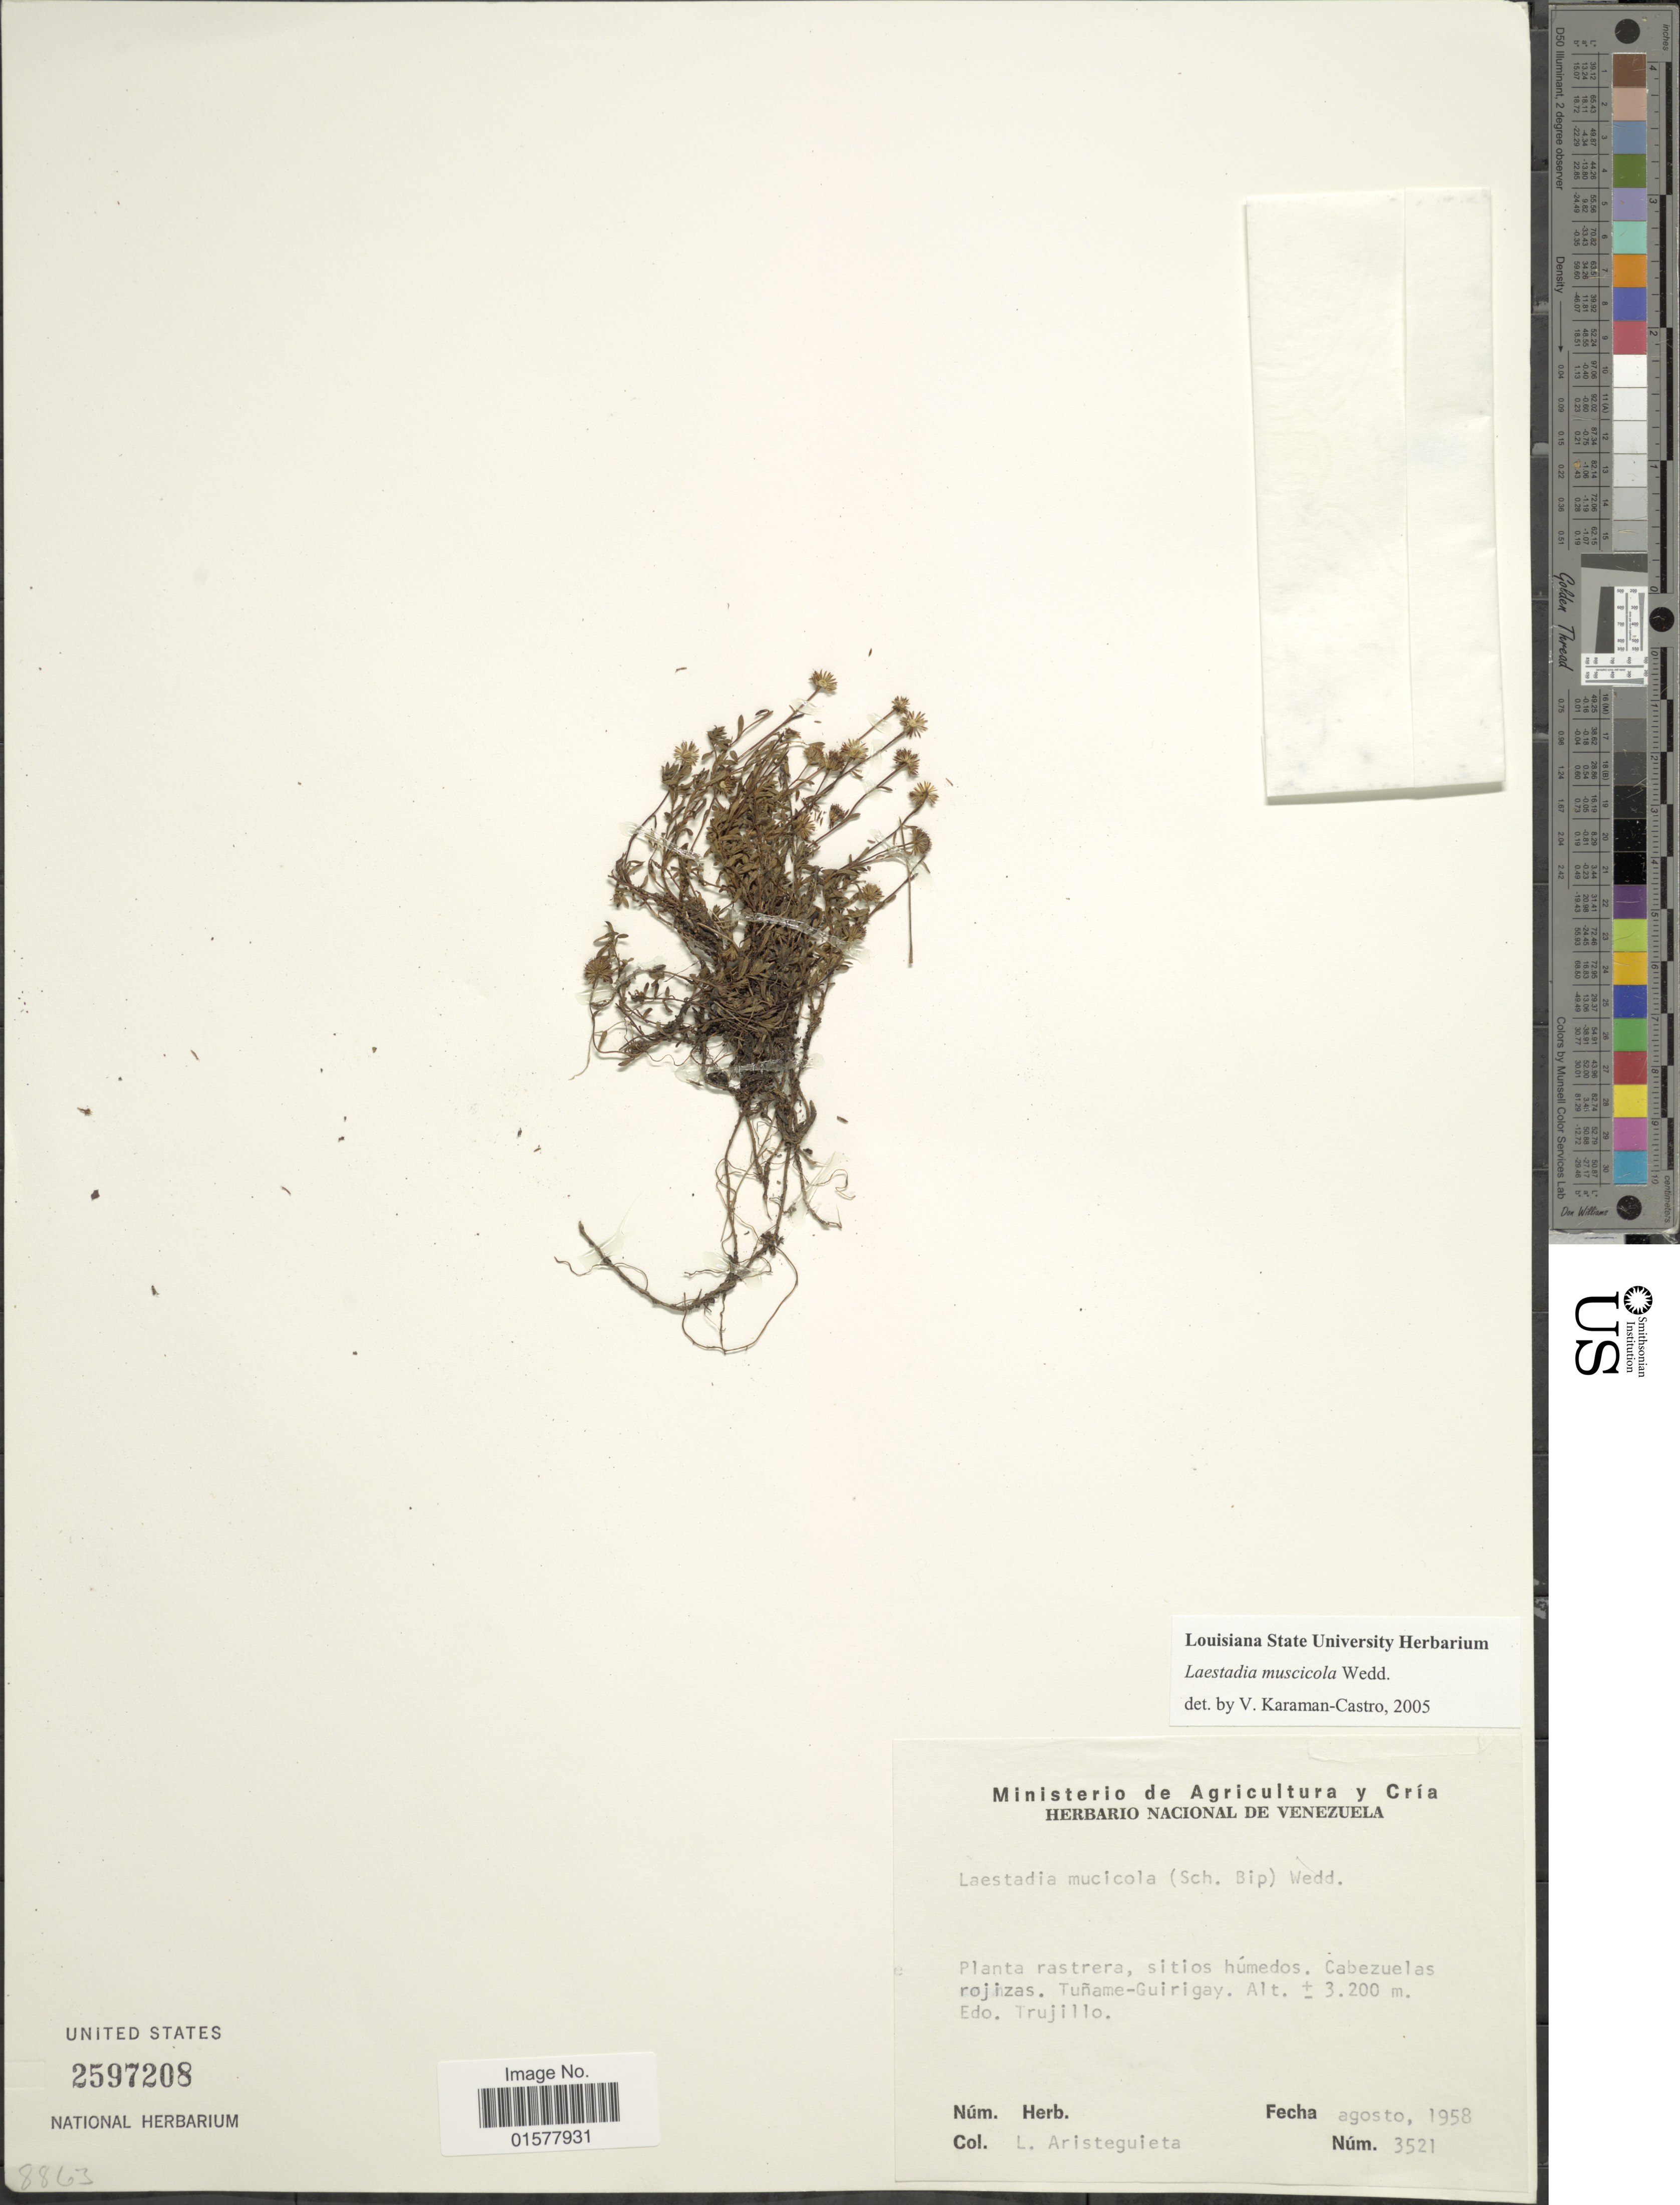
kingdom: Plantae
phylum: Tracheophyta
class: Magnoliopsida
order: Asterales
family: Asteraceae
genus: Laestadia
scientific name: Laestadia muscicola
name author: Wedd.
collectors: L. Aristeguieta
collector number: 3521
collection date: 1958-08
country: Venezuela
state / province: Trujillo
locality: Cabezuelas rojizas, Tuname-Guirigay, Edo. Trujillo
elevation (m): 3200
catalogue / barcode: US 2597208